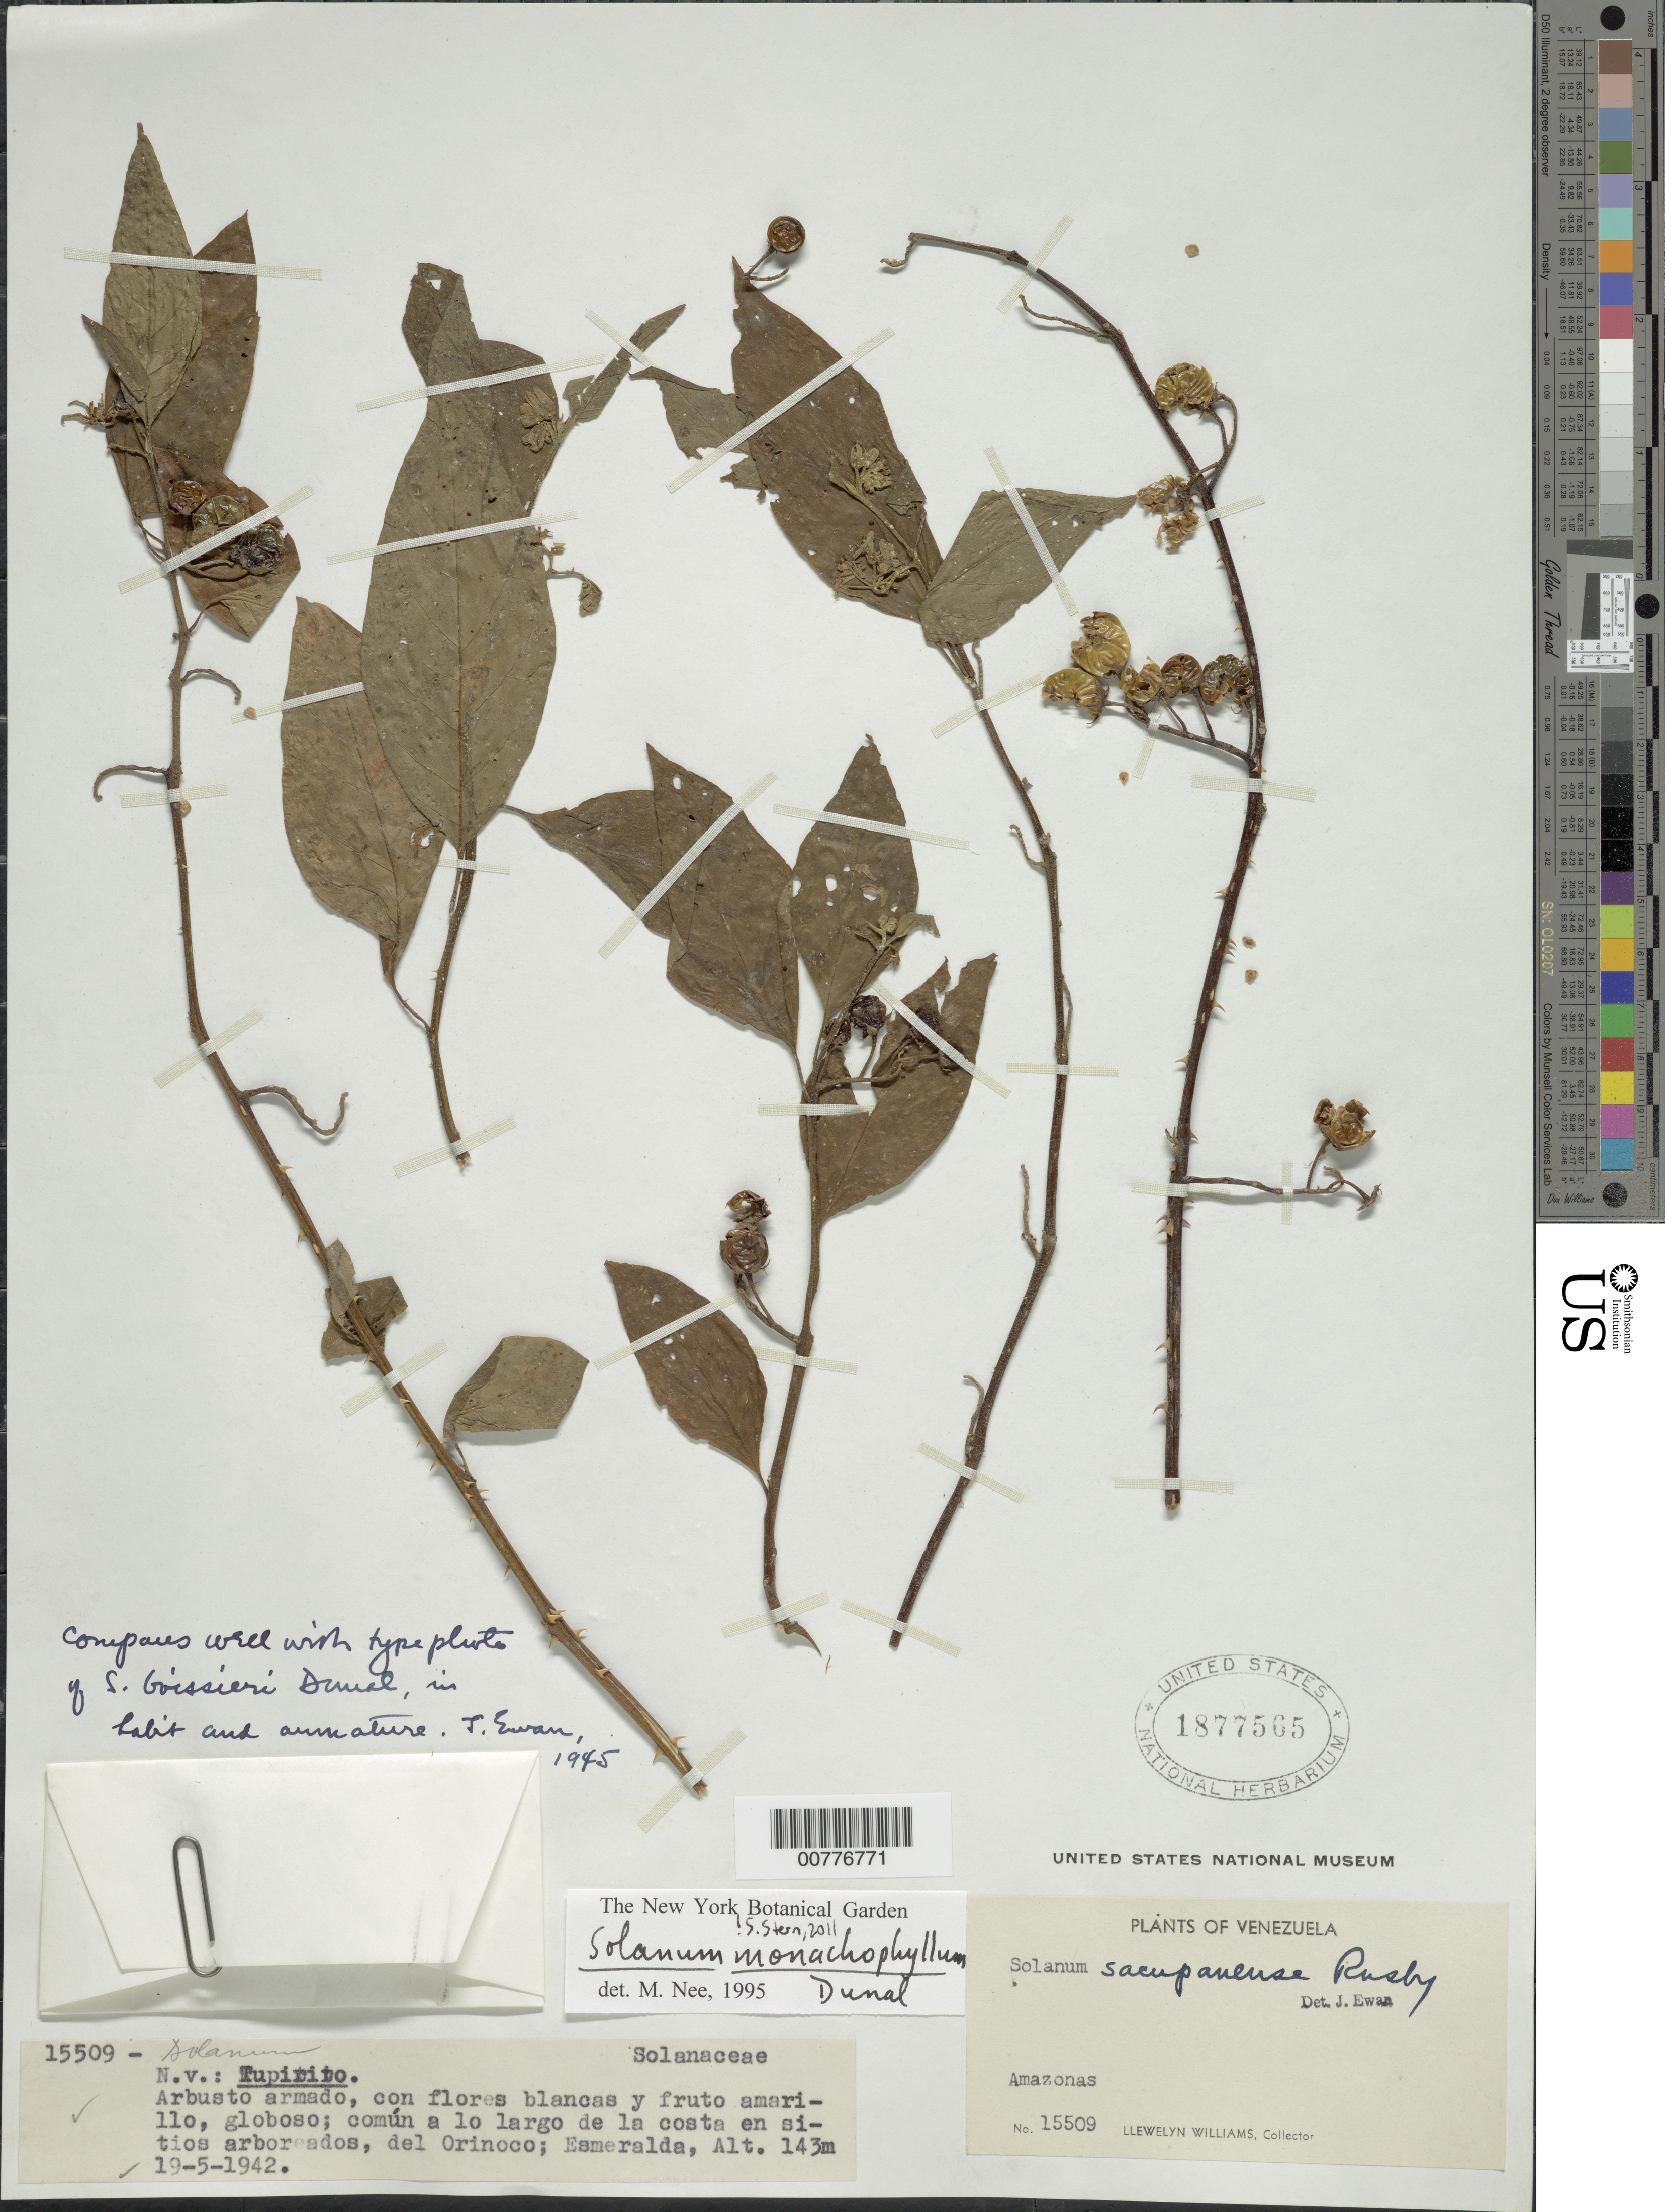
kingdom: Plantae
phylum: Tracheophyta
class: Magnoliopsida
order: Solanales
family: Solanaceae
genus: Solanum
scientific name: Solanum monachophyllum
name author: Dunal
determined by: Nee, Michael H.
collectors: L. Williams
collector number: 15509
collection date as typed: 5 May 1942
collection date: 1942-05-05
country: Venezuela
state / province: Amazonas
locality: Esmeralda, Alto Orinoco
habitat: A lo largo de la costa en sitios arboreados.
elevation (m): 143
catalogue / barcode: US 1877565